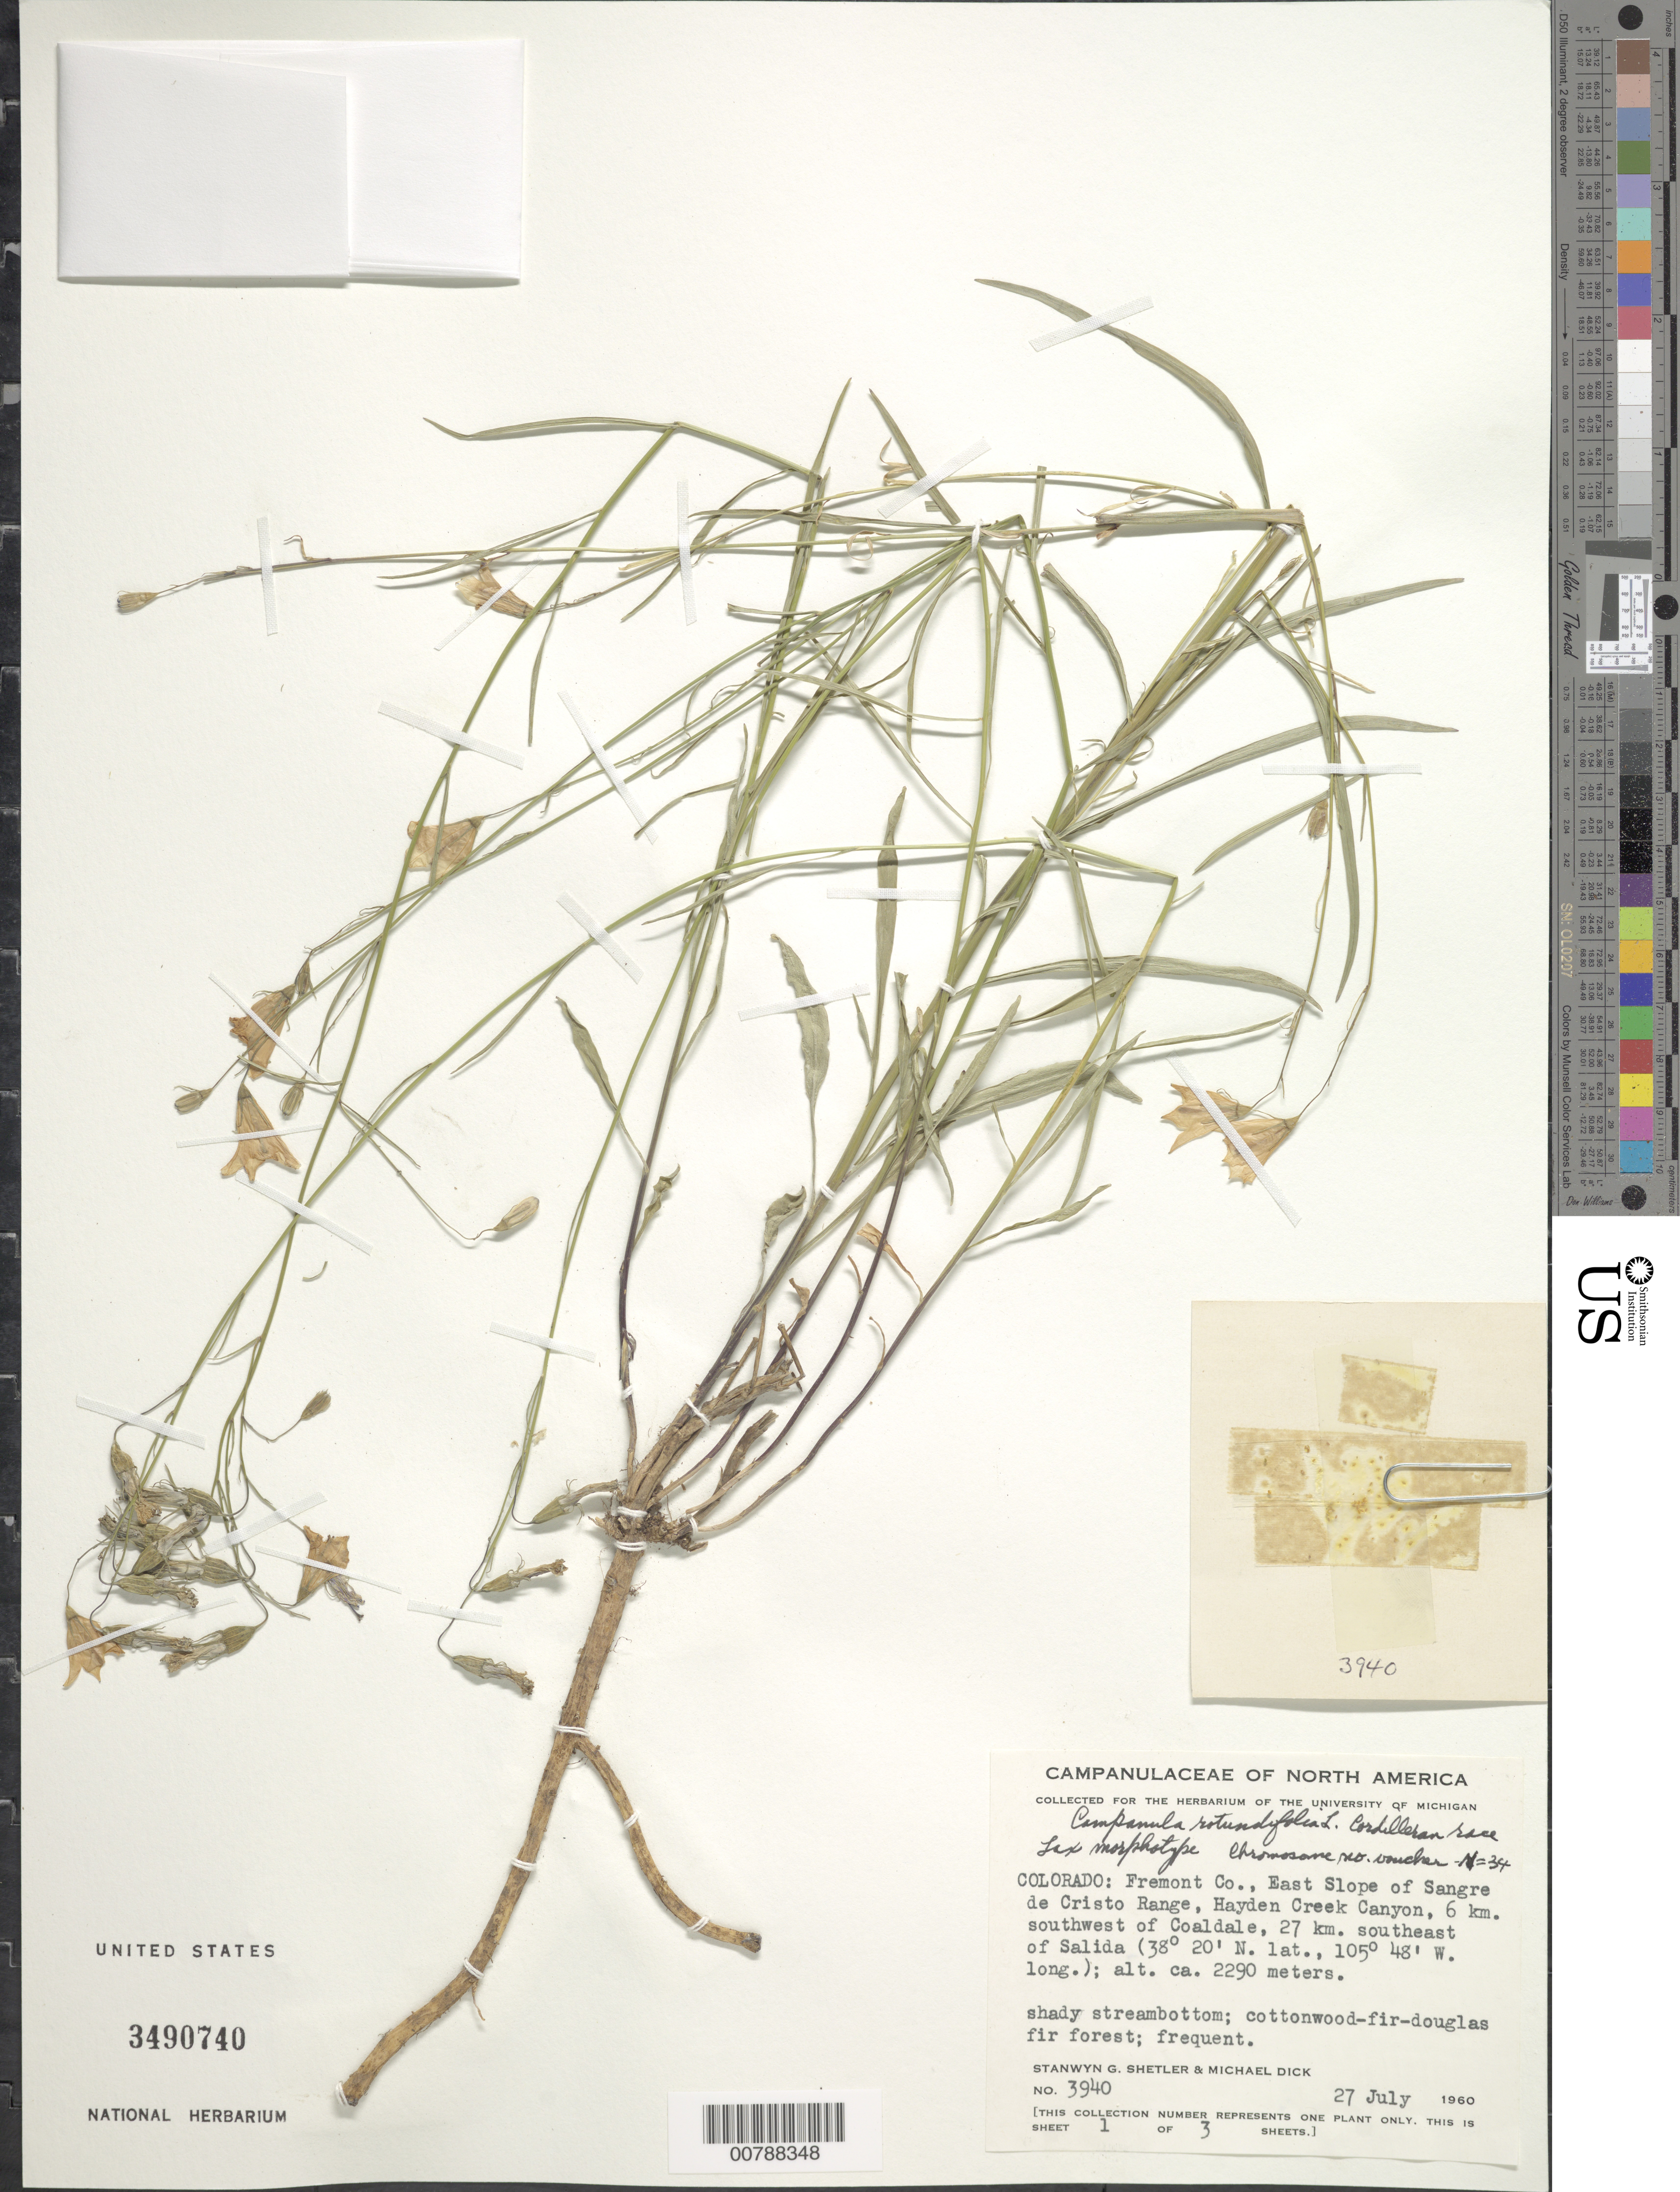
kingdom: Plantae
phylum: Tracheophyta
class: Magnoliopsida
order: Asterales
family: Campanulaceae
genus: Campanula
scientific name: Campanula rotundifolia L. Cordilleran race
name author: L.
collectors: S. Shetler & M. Dick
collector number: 3940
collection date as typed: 27 July 1960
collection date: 1960-07-27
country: United States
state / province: Colorado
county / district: Fremont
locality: East slope of Sangre de Cristo Range, Hayden Creek Canyon, 6 km. southwest of Coaldale, 27 km southeast of Salida.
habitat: Shady streambottom; cottonwood-fir-douglas fir forest; frequent.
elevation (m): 2290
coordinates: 38 20 N, 105 48 W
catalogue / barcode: US 3490740